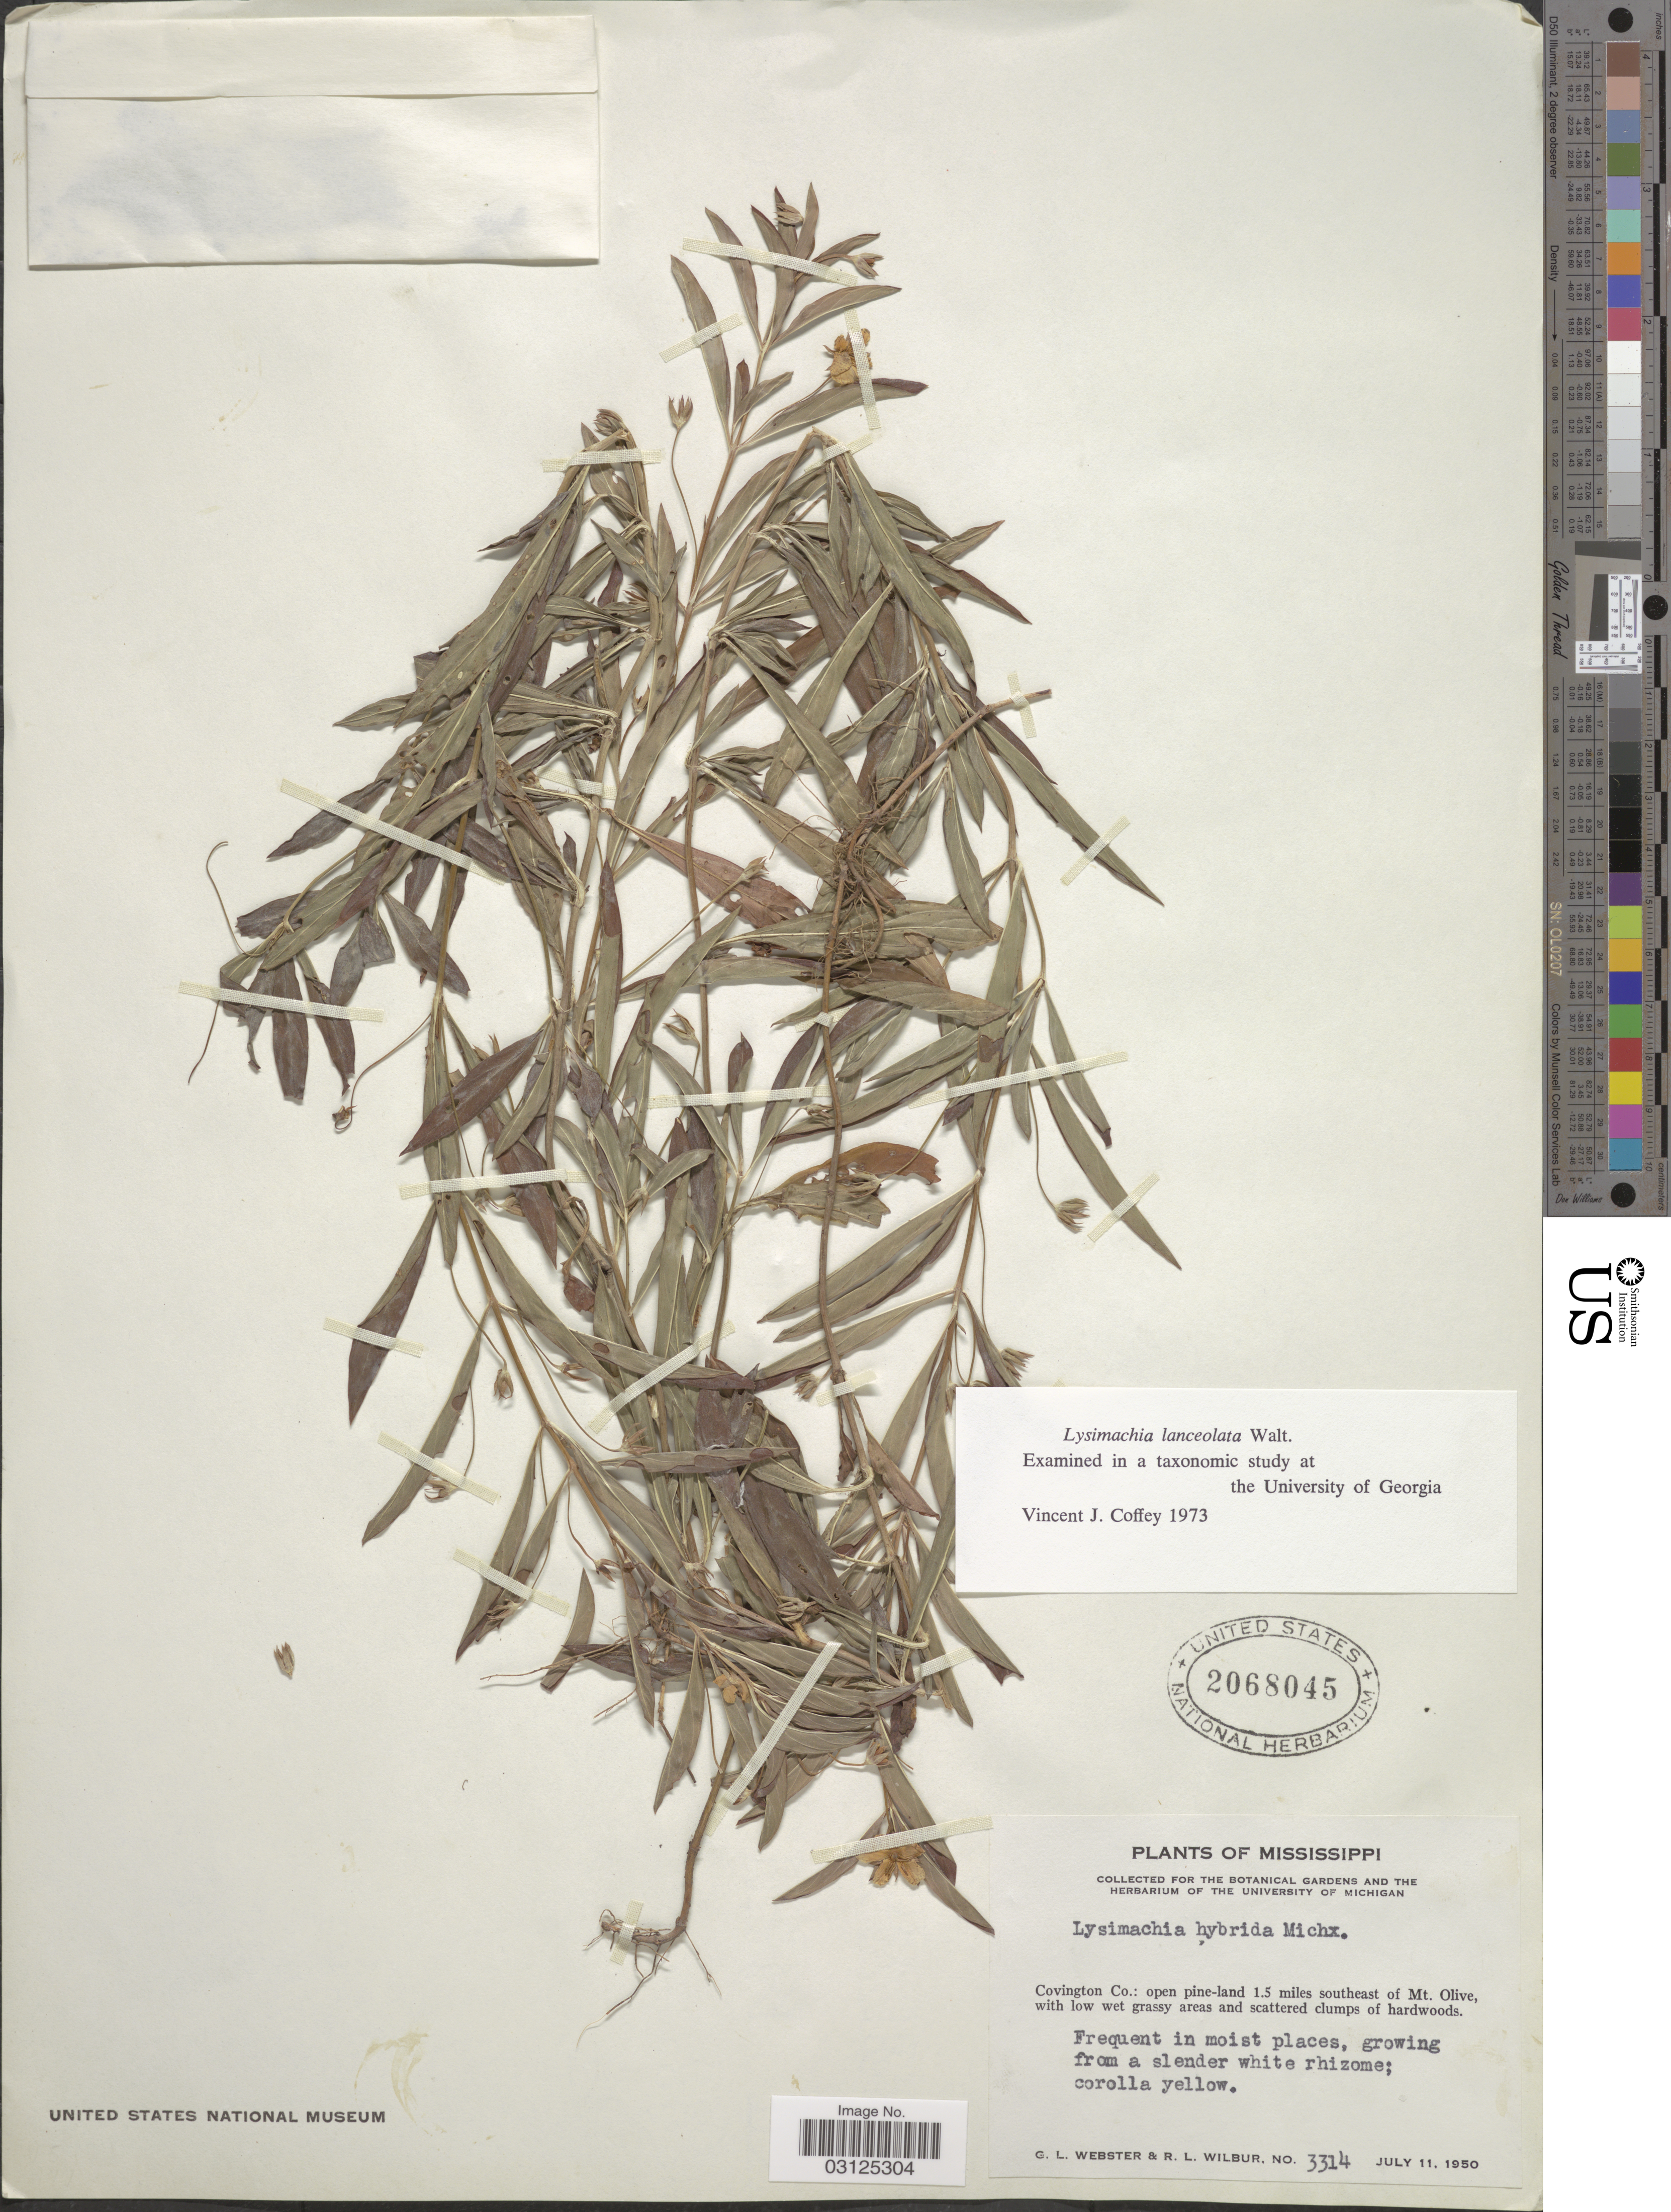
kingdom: Plantae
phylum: Tracheophyta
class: Magnoliopsida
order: Ericales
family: Primulaceae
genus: Steironema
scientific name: Steironema lanceolatum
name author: (Walter) A. Gray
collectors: G. L. Webster & R. L. Wilbur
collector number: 3314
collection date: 1950-07-11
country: United States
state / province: Mississippi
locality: Covington Co: open pine-land 1.5 miles southeast of Mt. Olive.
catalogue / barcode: US 2068045